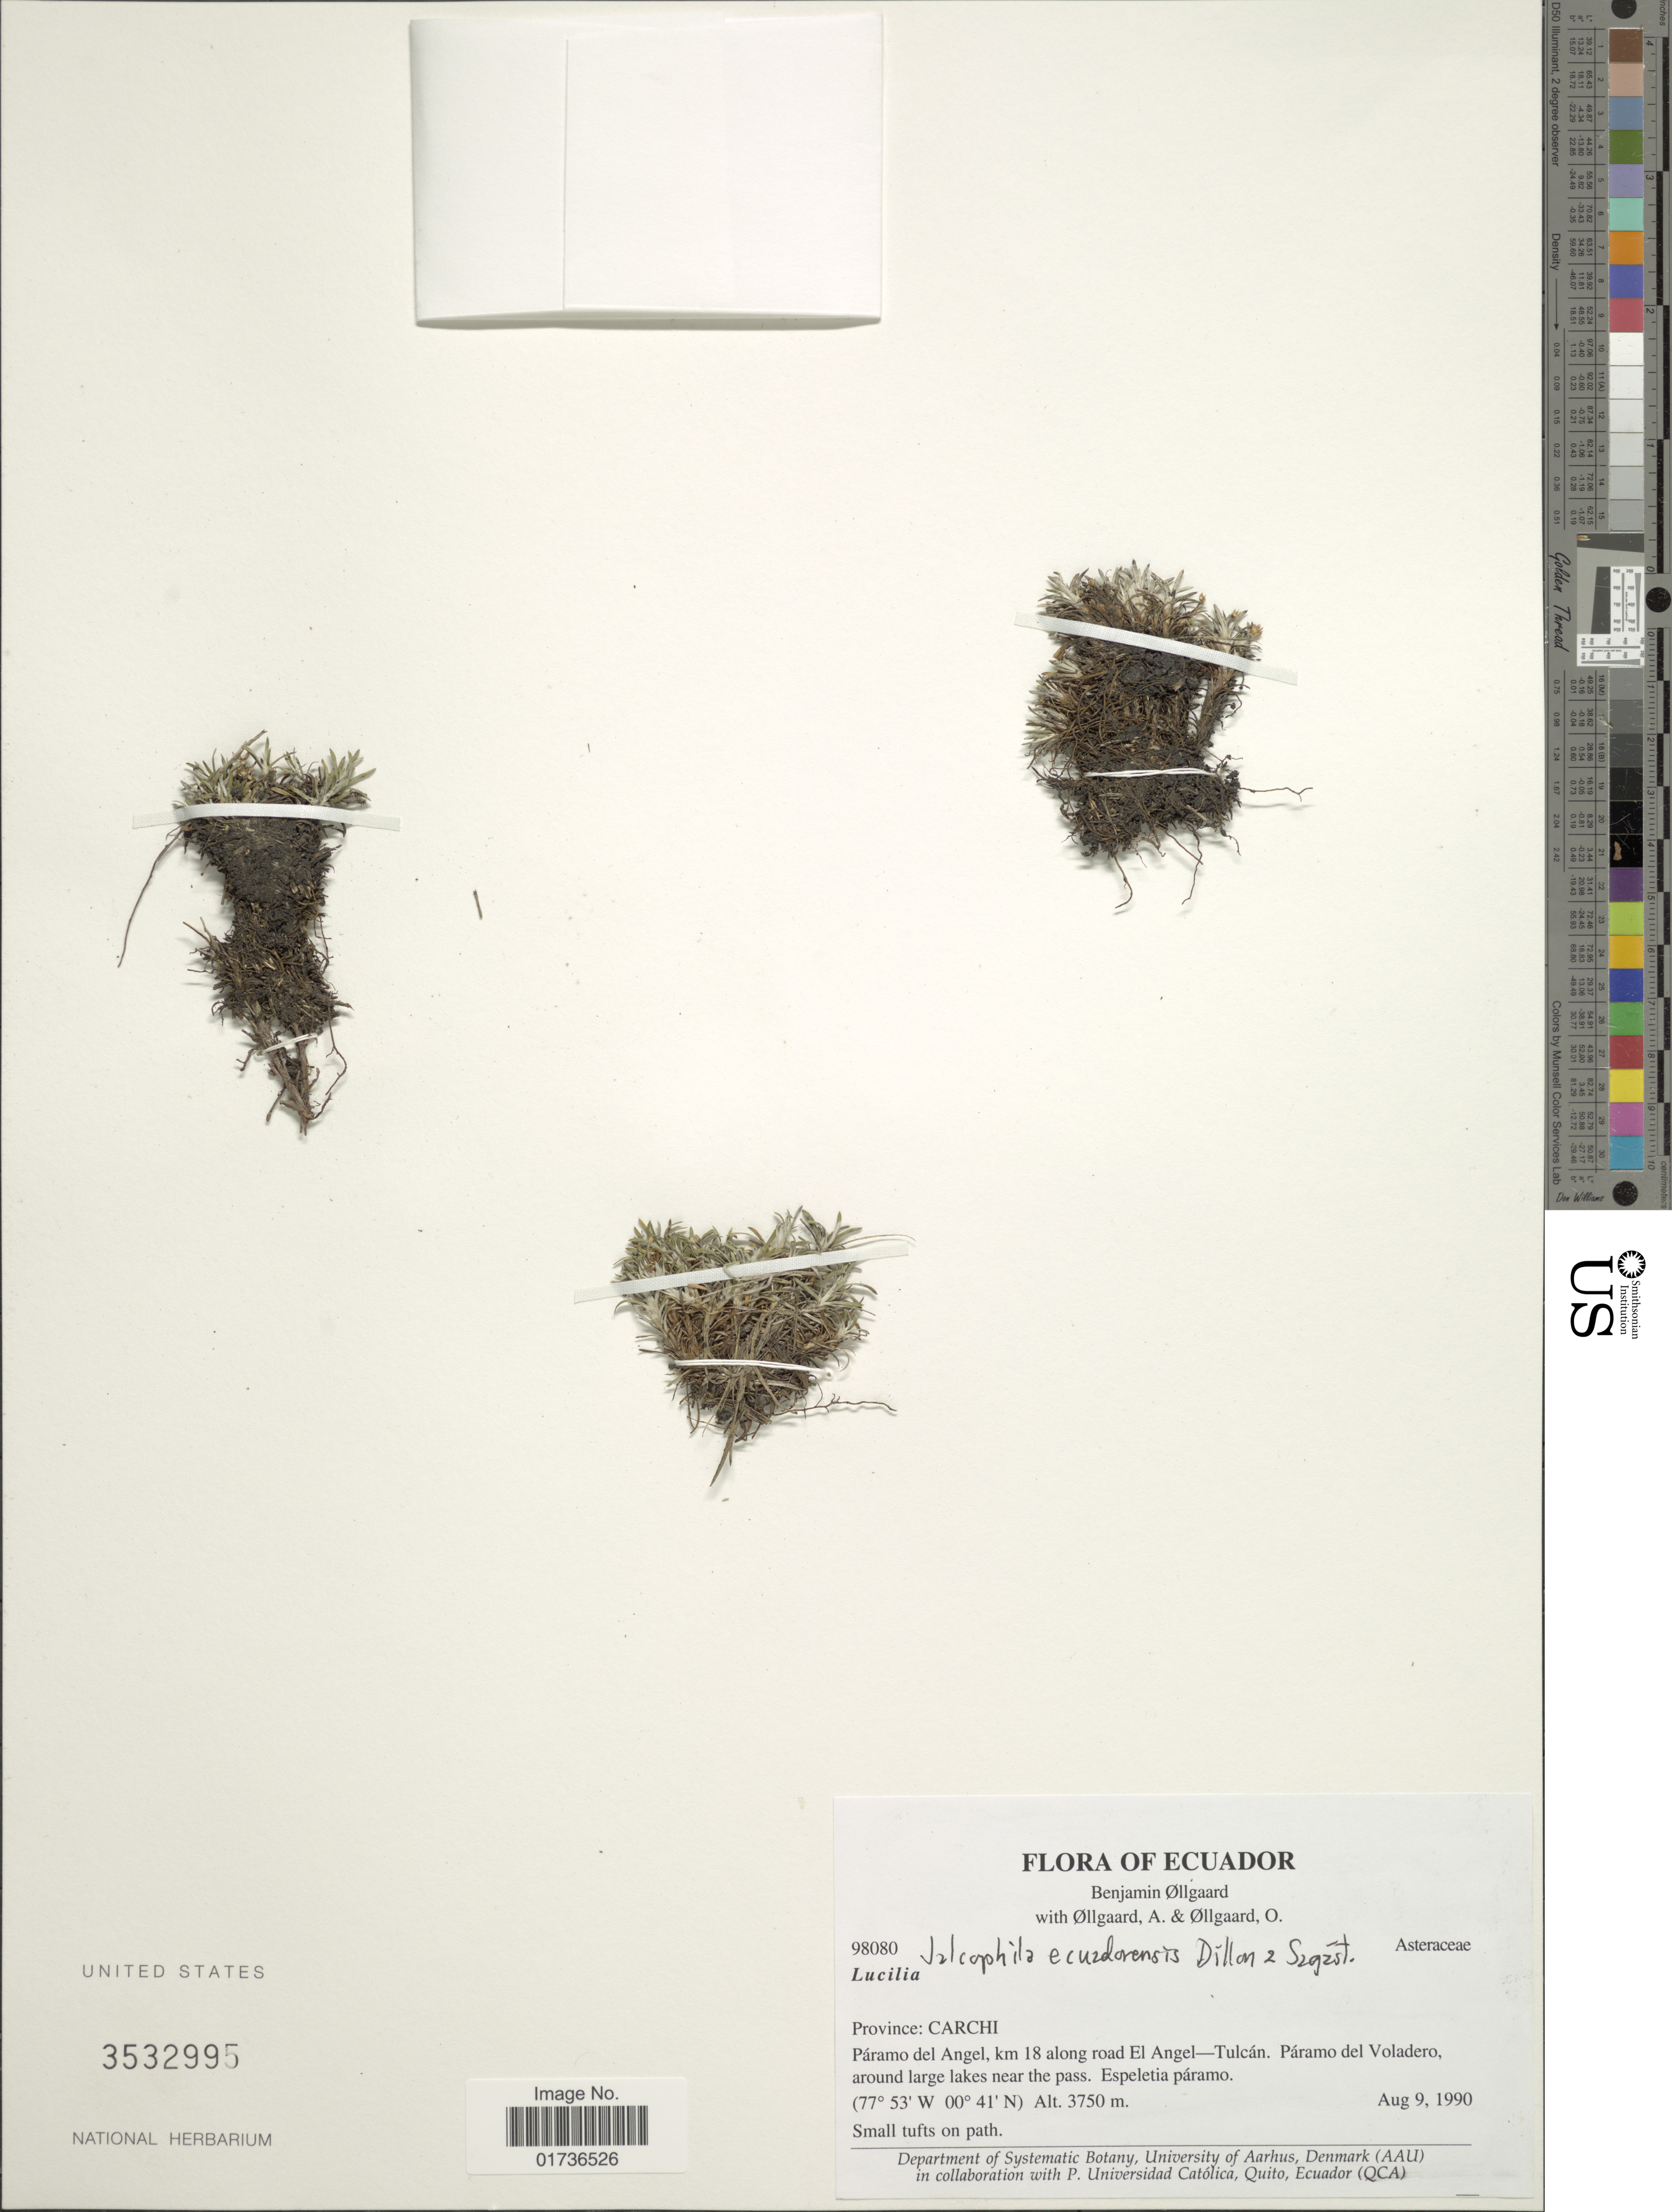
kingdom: Plantae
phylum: Tracheophyta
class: Magnoliopsida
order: Asterales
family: Asteraceae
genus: Jalcophila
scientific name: Jalcophila ecuadoriensis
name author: M.O. Dillon & Sagást.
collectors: B. Øllgaard, A. Øllgaard & O. Øllgaard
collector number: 98080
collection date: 1990-08-09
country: Ecuador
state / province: Carchi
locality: Páramo del Angel, km 18 along road El Angel-Tulcán. Páramo del Voladero around large lakes near the pass. Espeletia páramo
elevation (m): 3750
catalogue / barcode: US 3532995